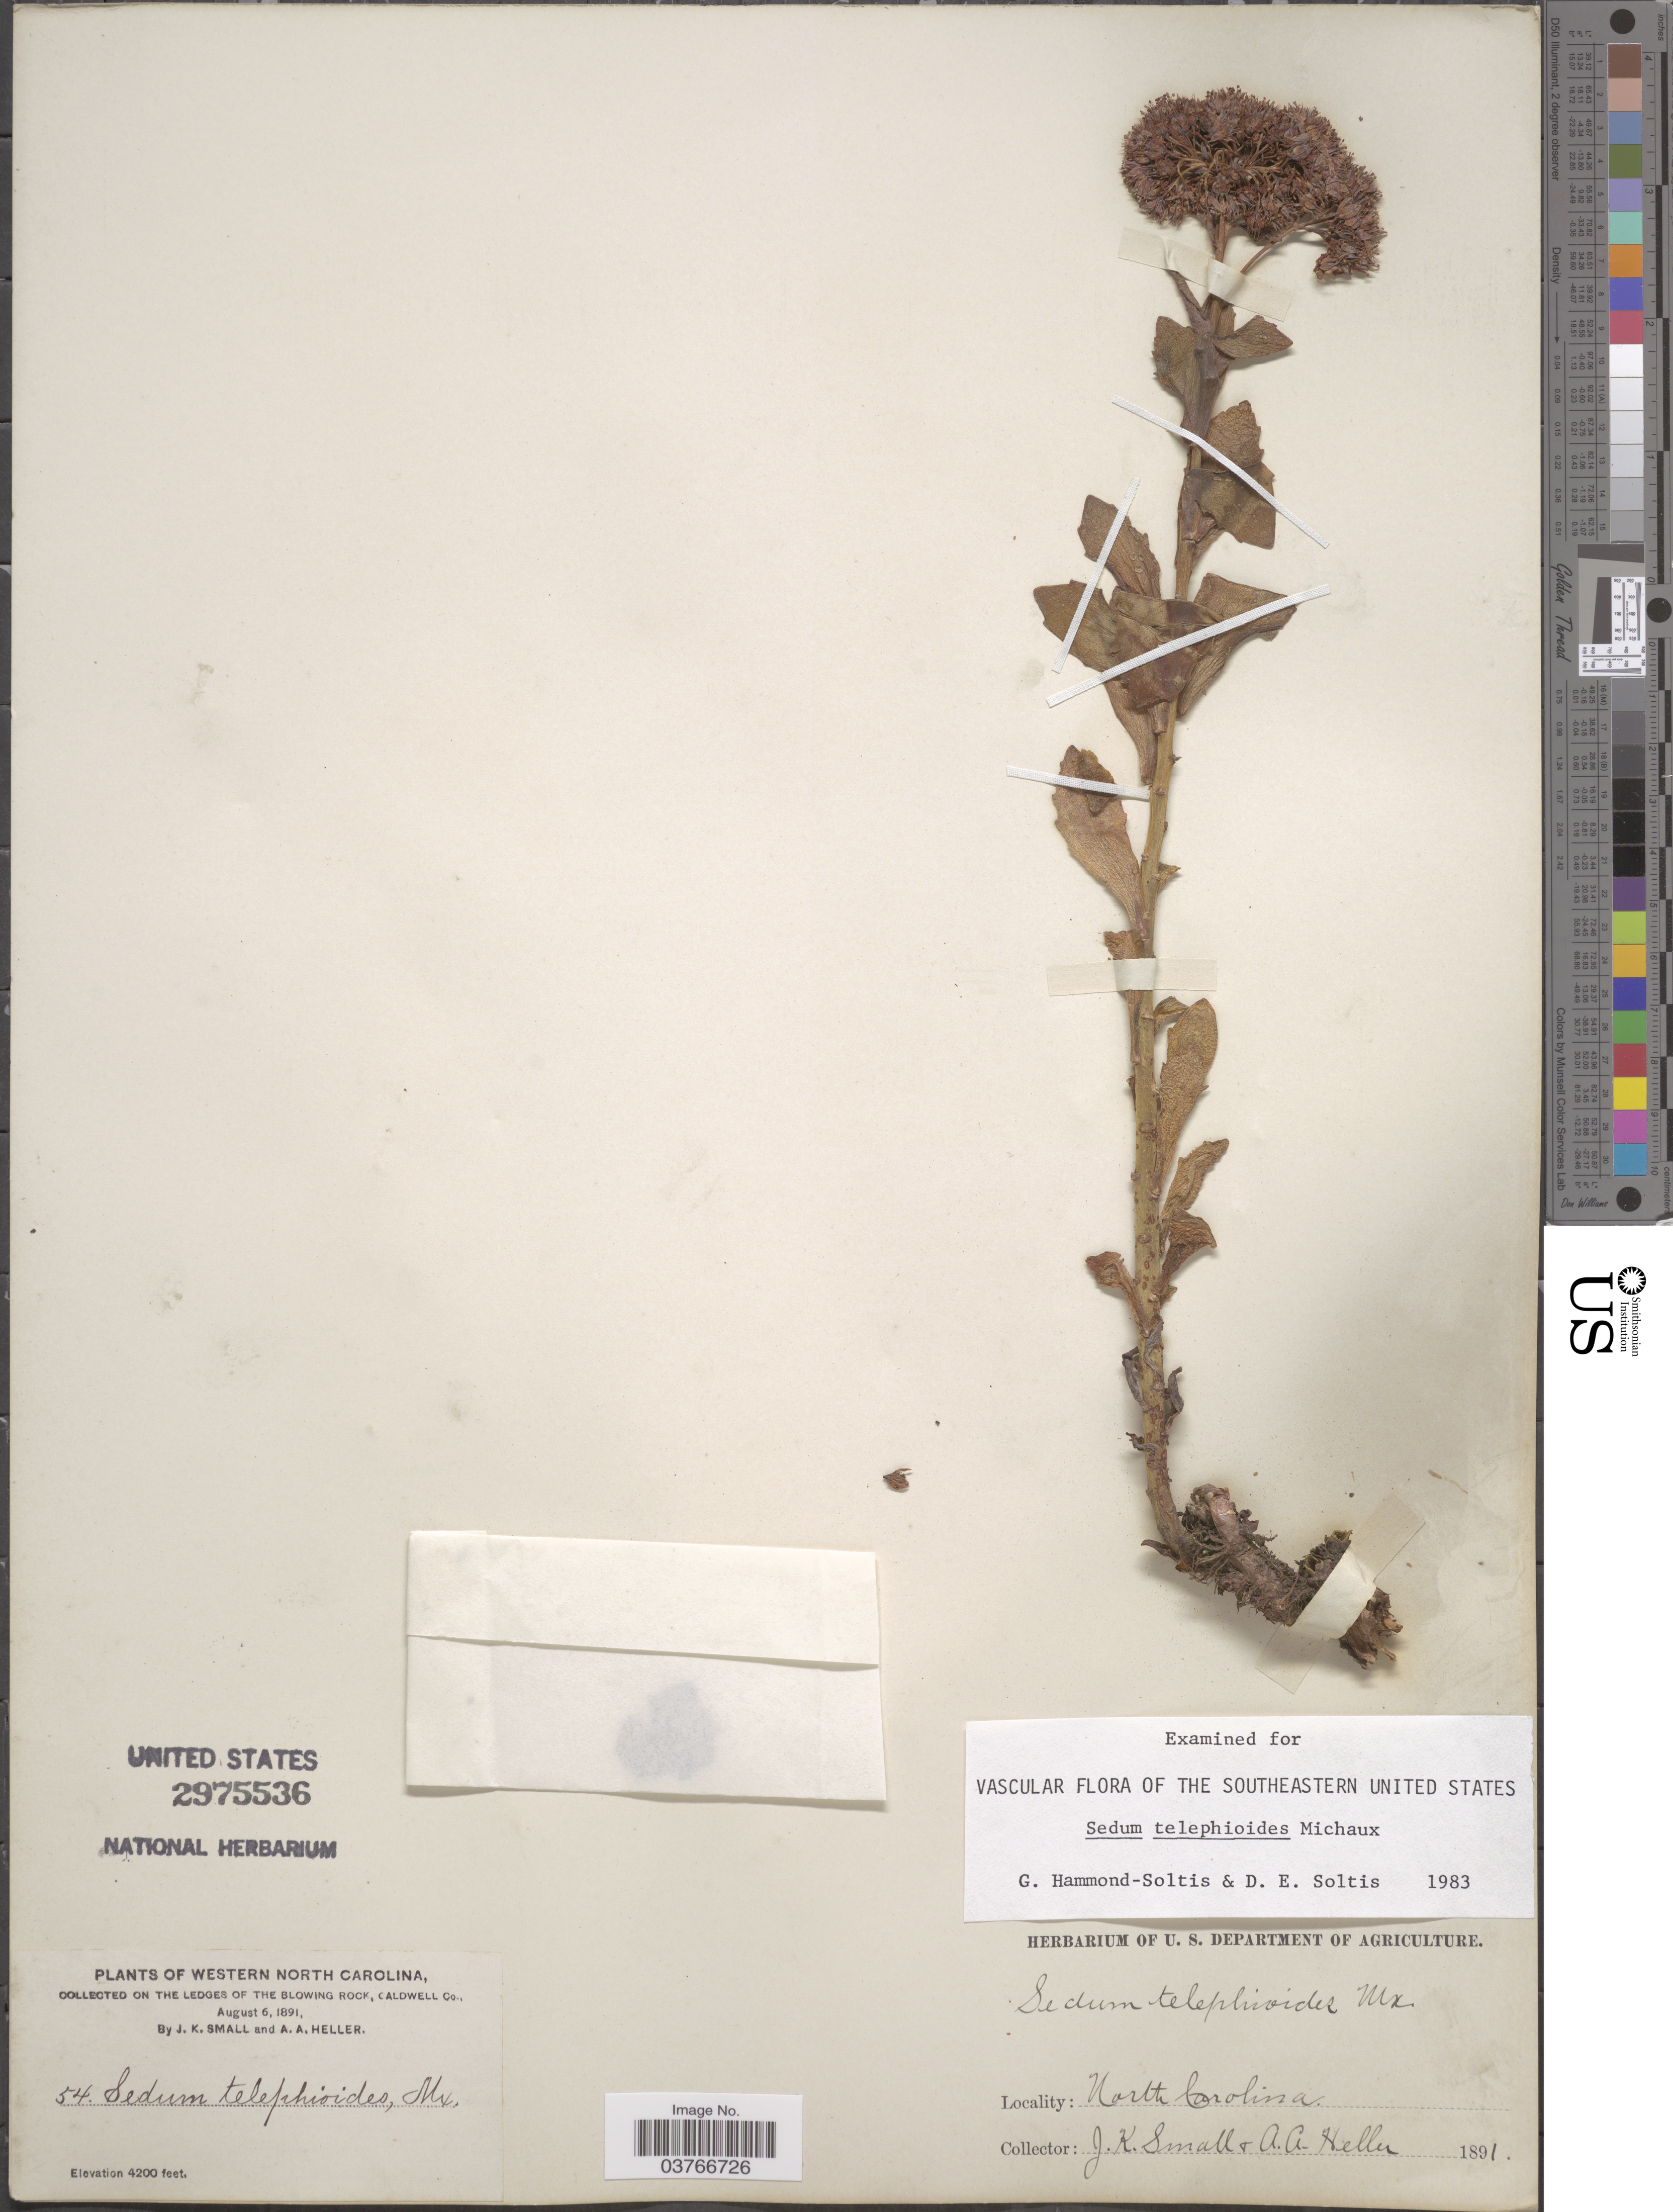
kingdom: Plantae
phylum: Tracheophyta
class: Magnoliopsida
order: Saxifragales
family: Crassulaceae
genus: Hylotelephium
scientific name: Hylotelephium telephioides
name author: (Michx.) H. Ohba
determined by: Strong, Mark T., (BOT), Smithsonian Institution - National Museum of Natural History (UNITED STATES)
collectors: J. K. Small & A. A. Heller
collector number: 54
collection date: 1891-08-06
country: United States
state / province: North Carolina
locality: Western North Carolina. On the ledges of the Blowing Rock, Caldwell Co.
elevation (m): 1280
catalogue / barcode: US 2975536